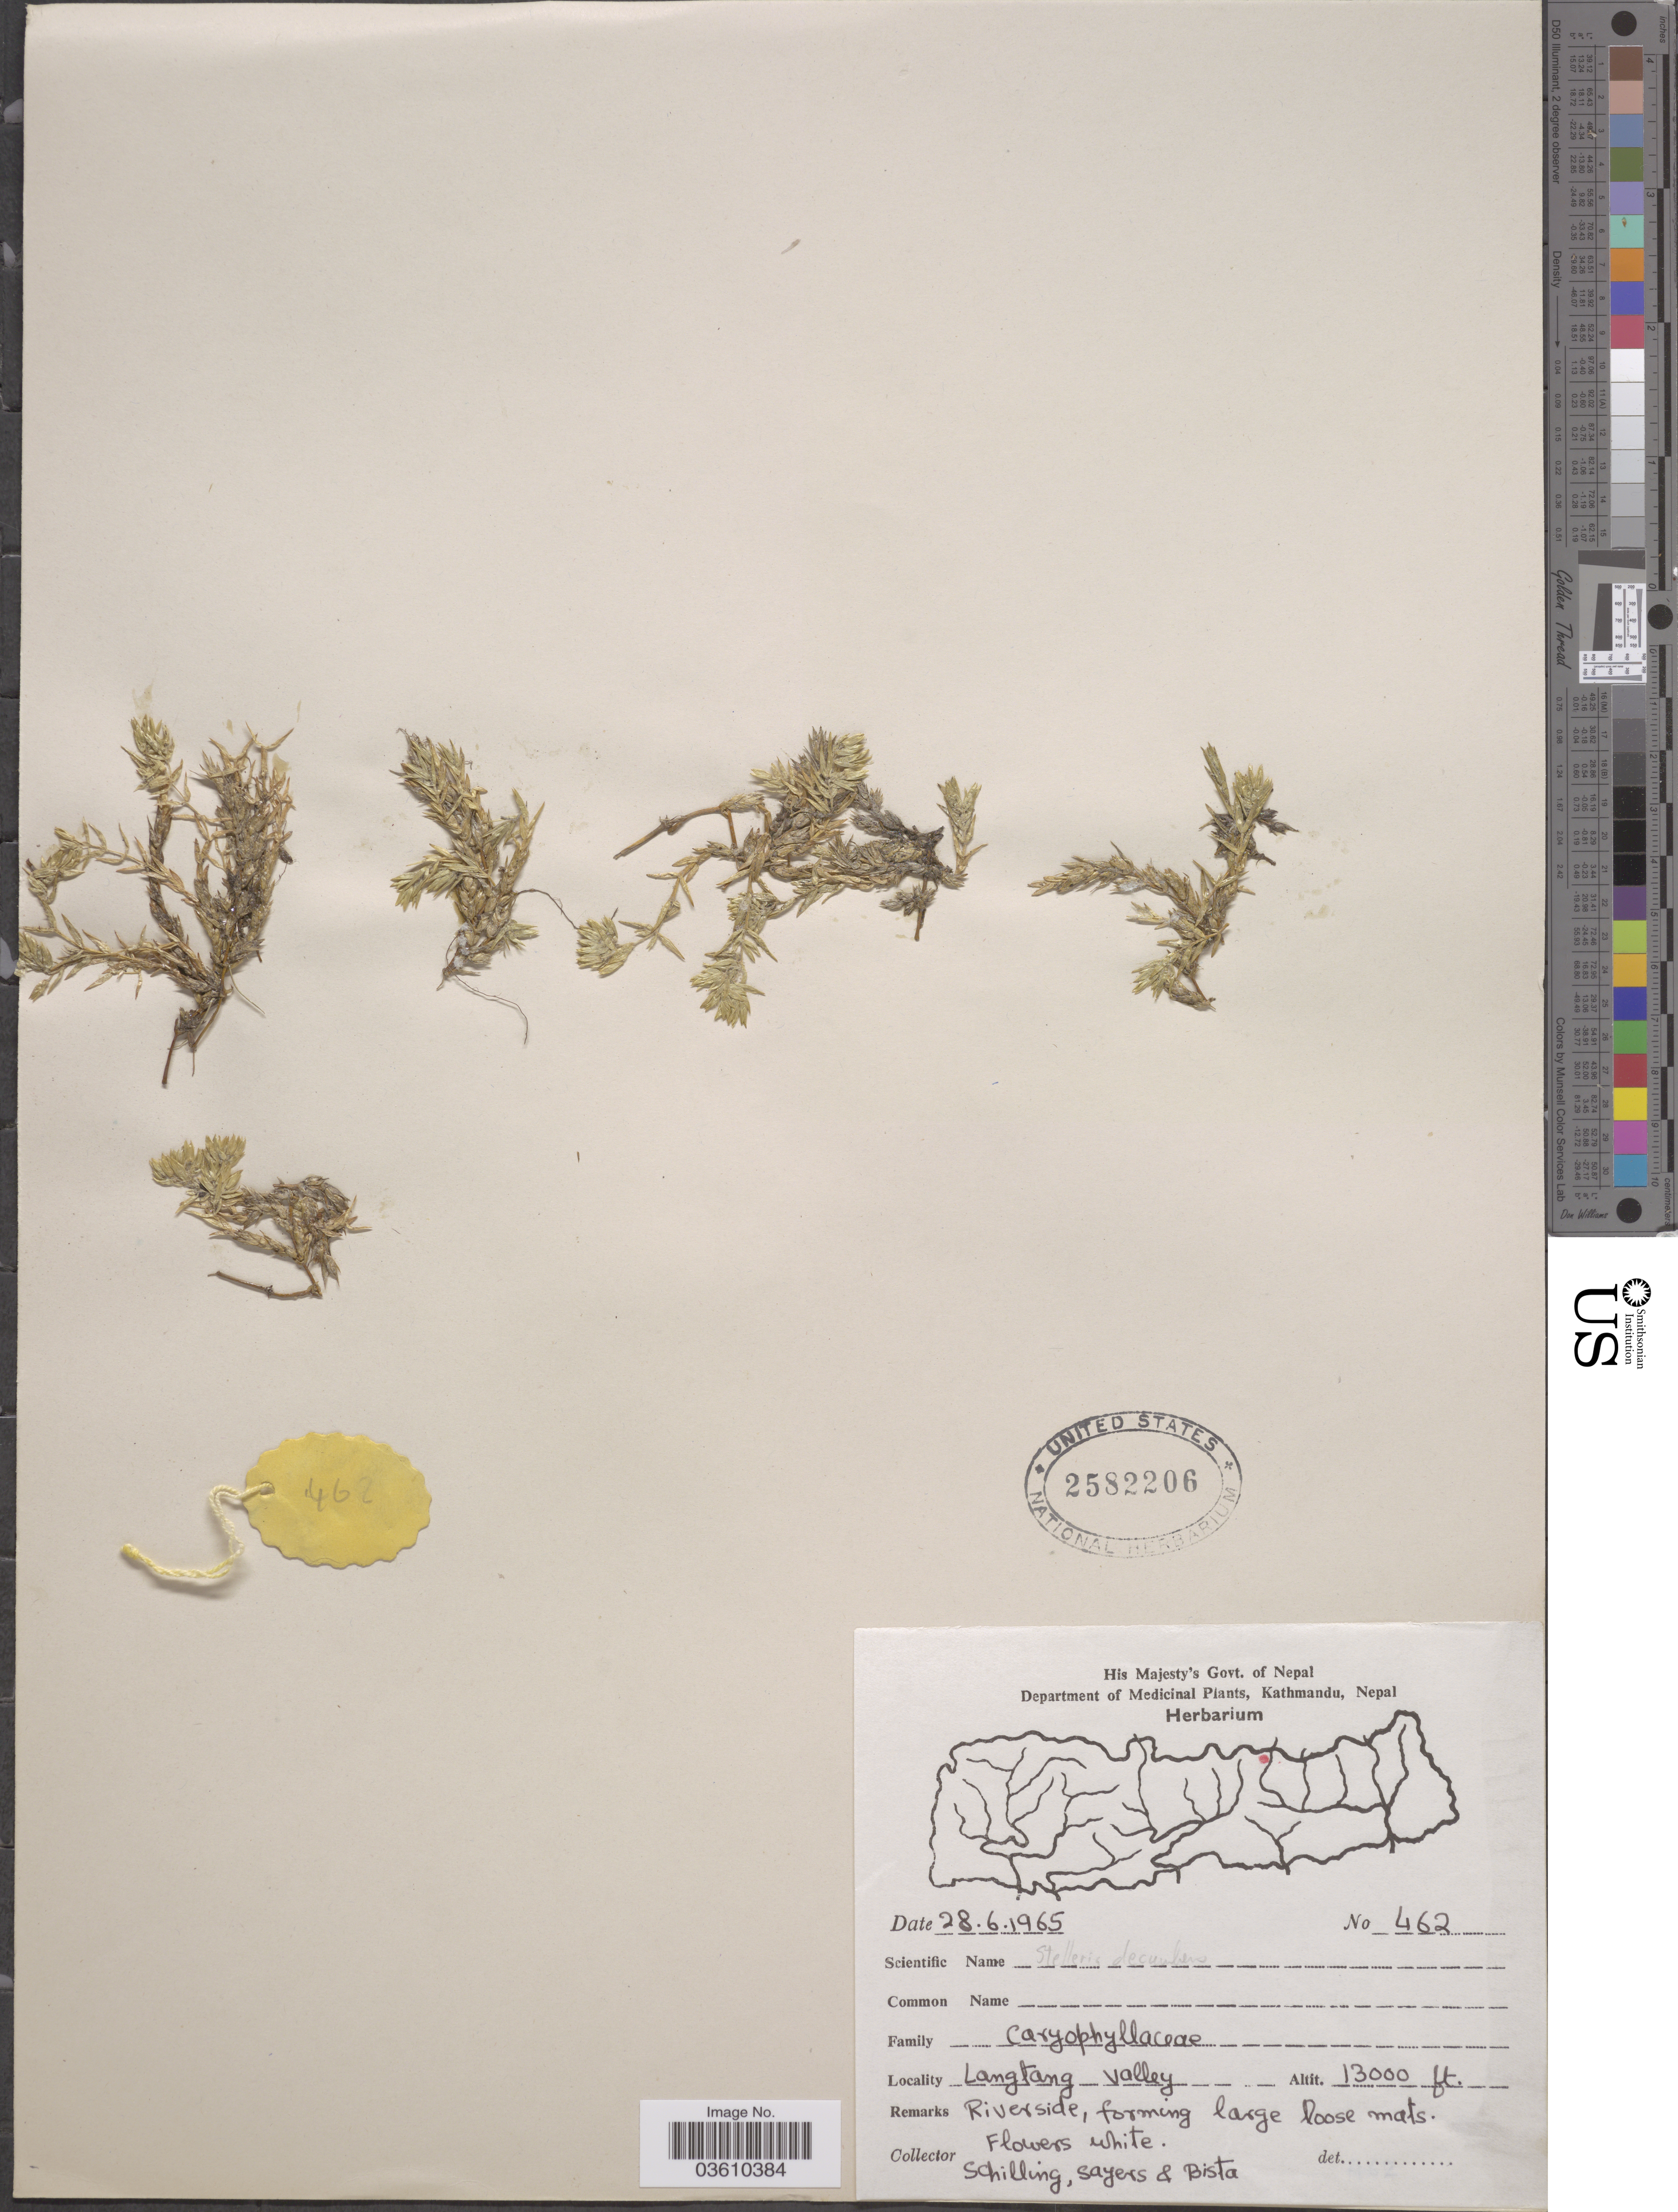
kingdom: Plantae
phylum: Tracheophyta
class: Magnoliopsida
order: Caryophyllales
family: Caryophyllaceae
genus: Stellaria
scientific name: Stellaria decumbens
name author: Edgew.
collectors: Schilling, --, -. Sayers & -. Bista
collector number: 462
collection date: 1965-06-28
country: Nepal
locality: Langtang Valley.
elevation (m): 3962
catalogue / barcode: US 2582206